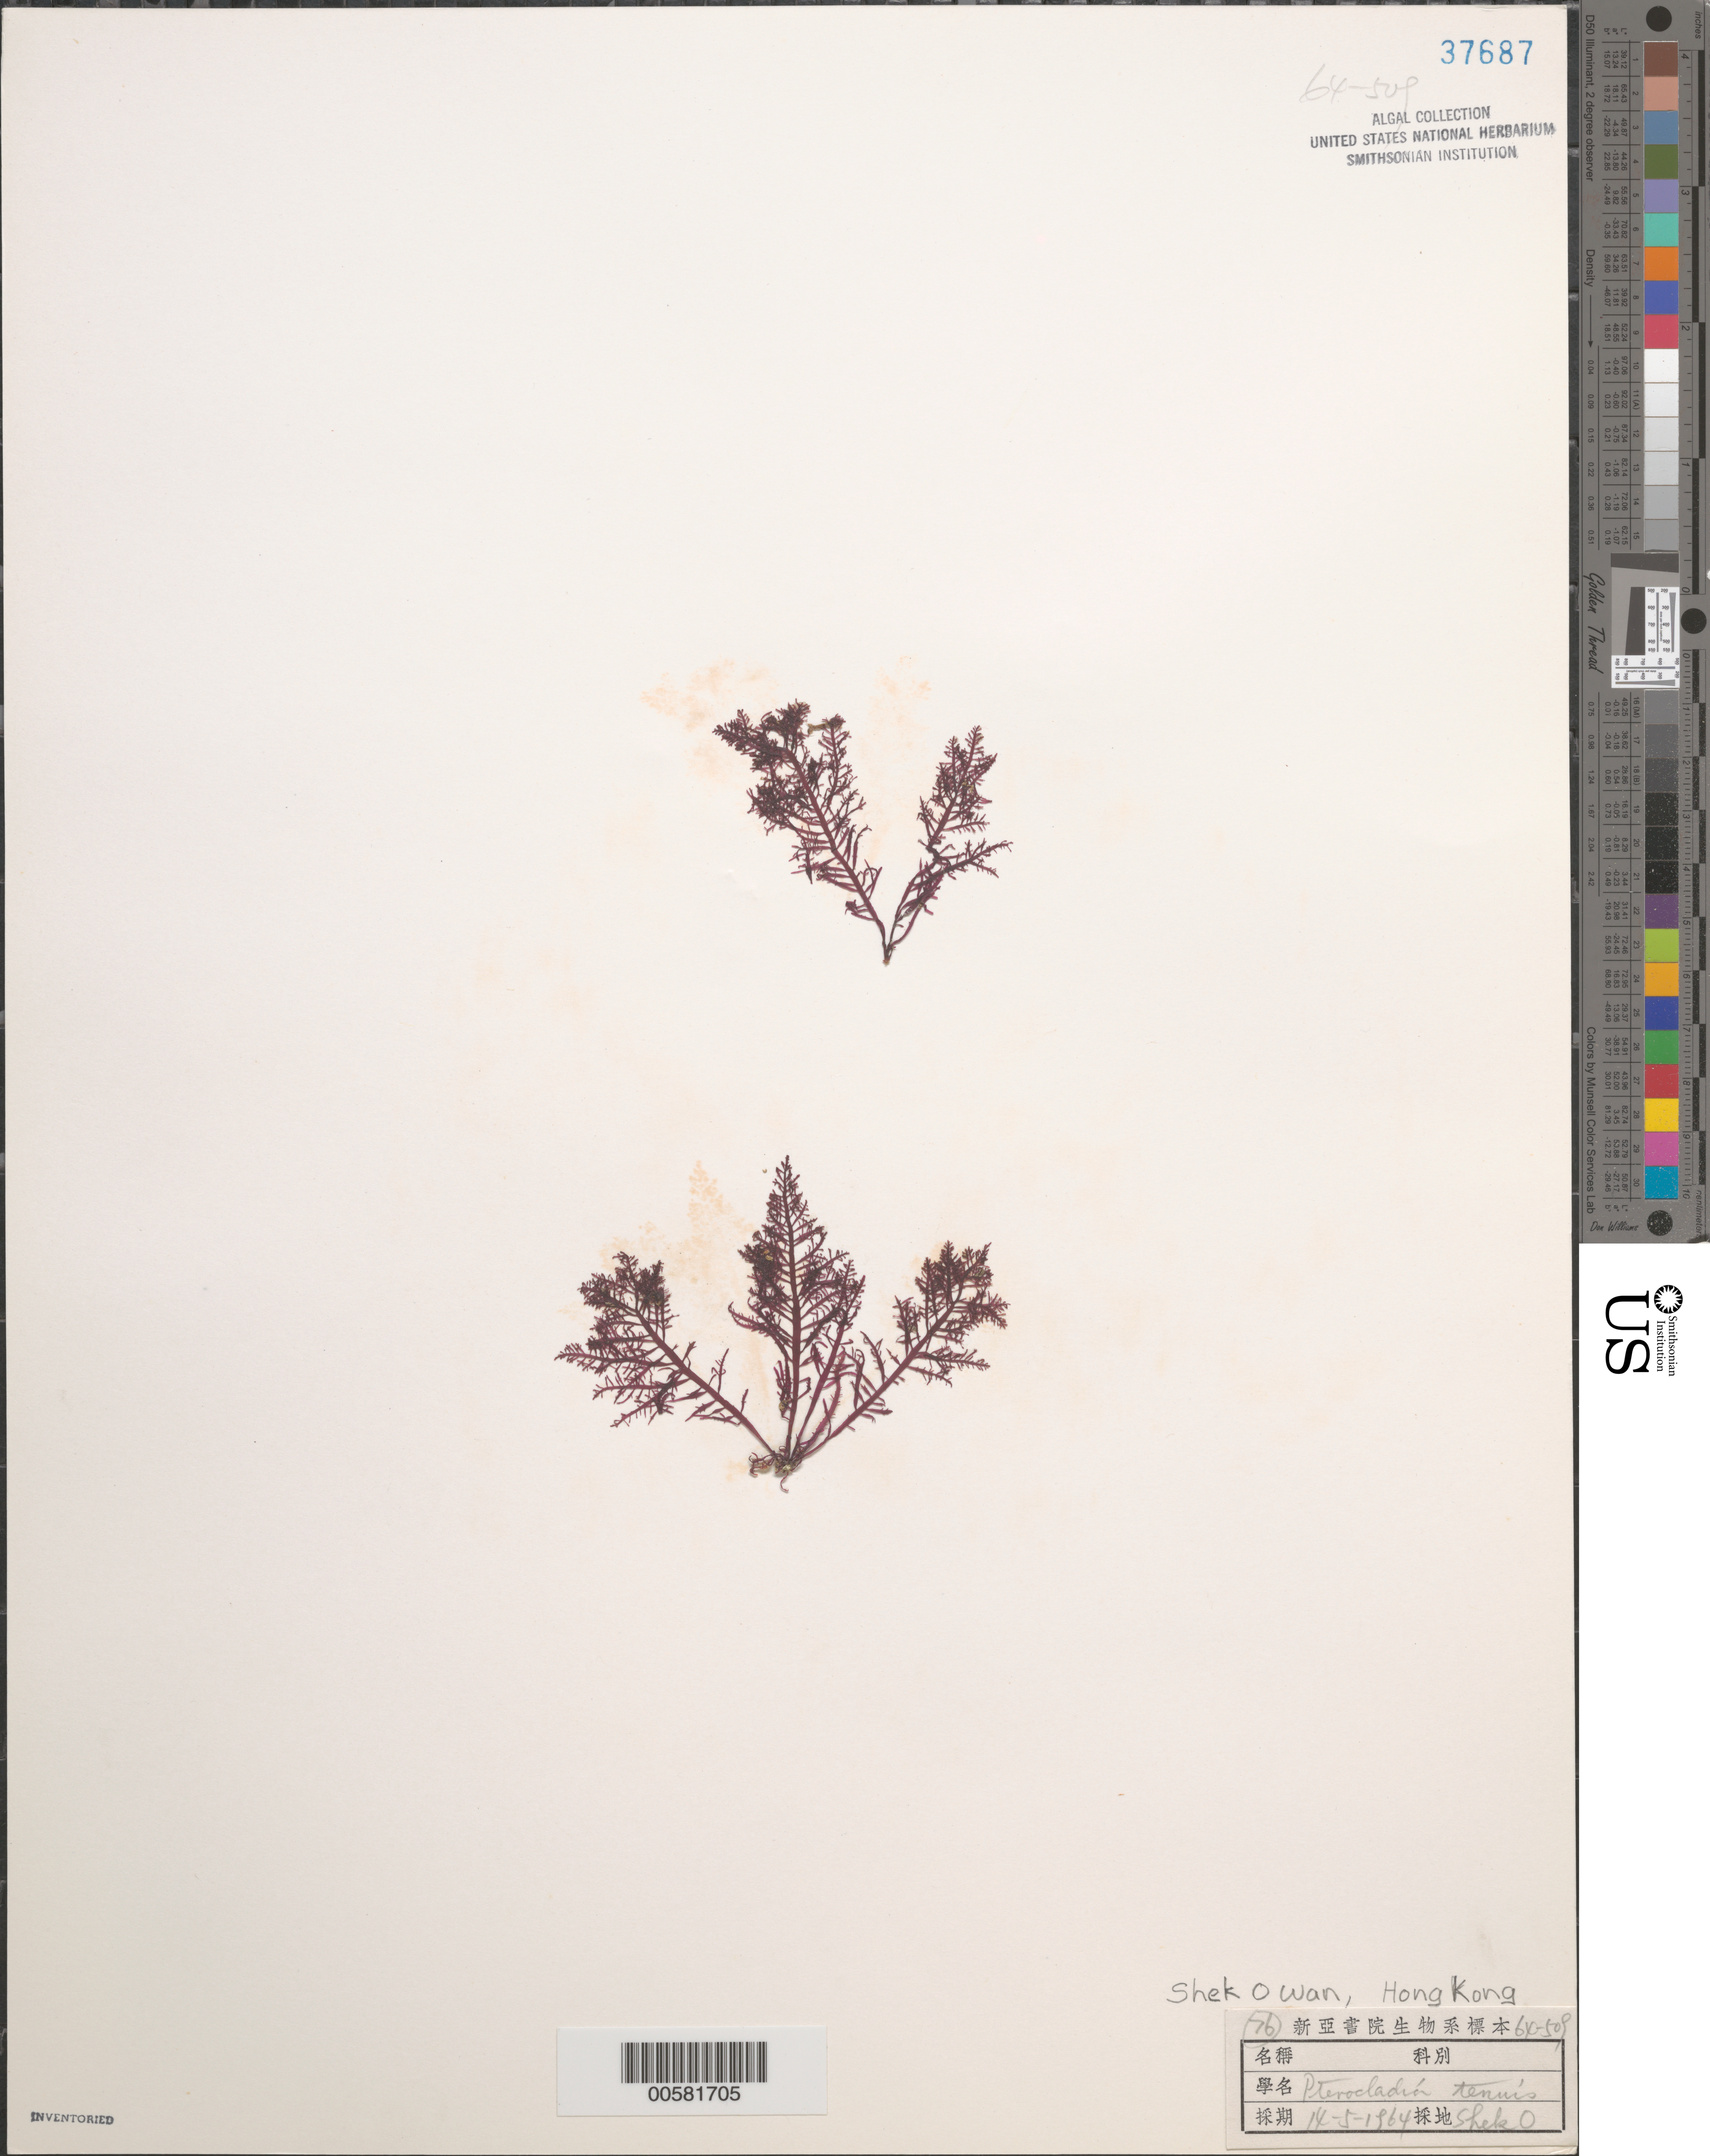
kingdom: Plantae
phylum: Rhodophyta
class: Florideophyceae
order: Gelidiales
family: Pterocladiaceae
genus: Pterocladia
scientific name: Pterocladia tenuis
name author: Okamura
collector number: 64-509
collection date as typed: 14 May 1964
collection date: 1964-05-14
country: China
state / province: Hong Kong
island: Hong Kong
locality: Shek O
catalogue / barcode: US 37687